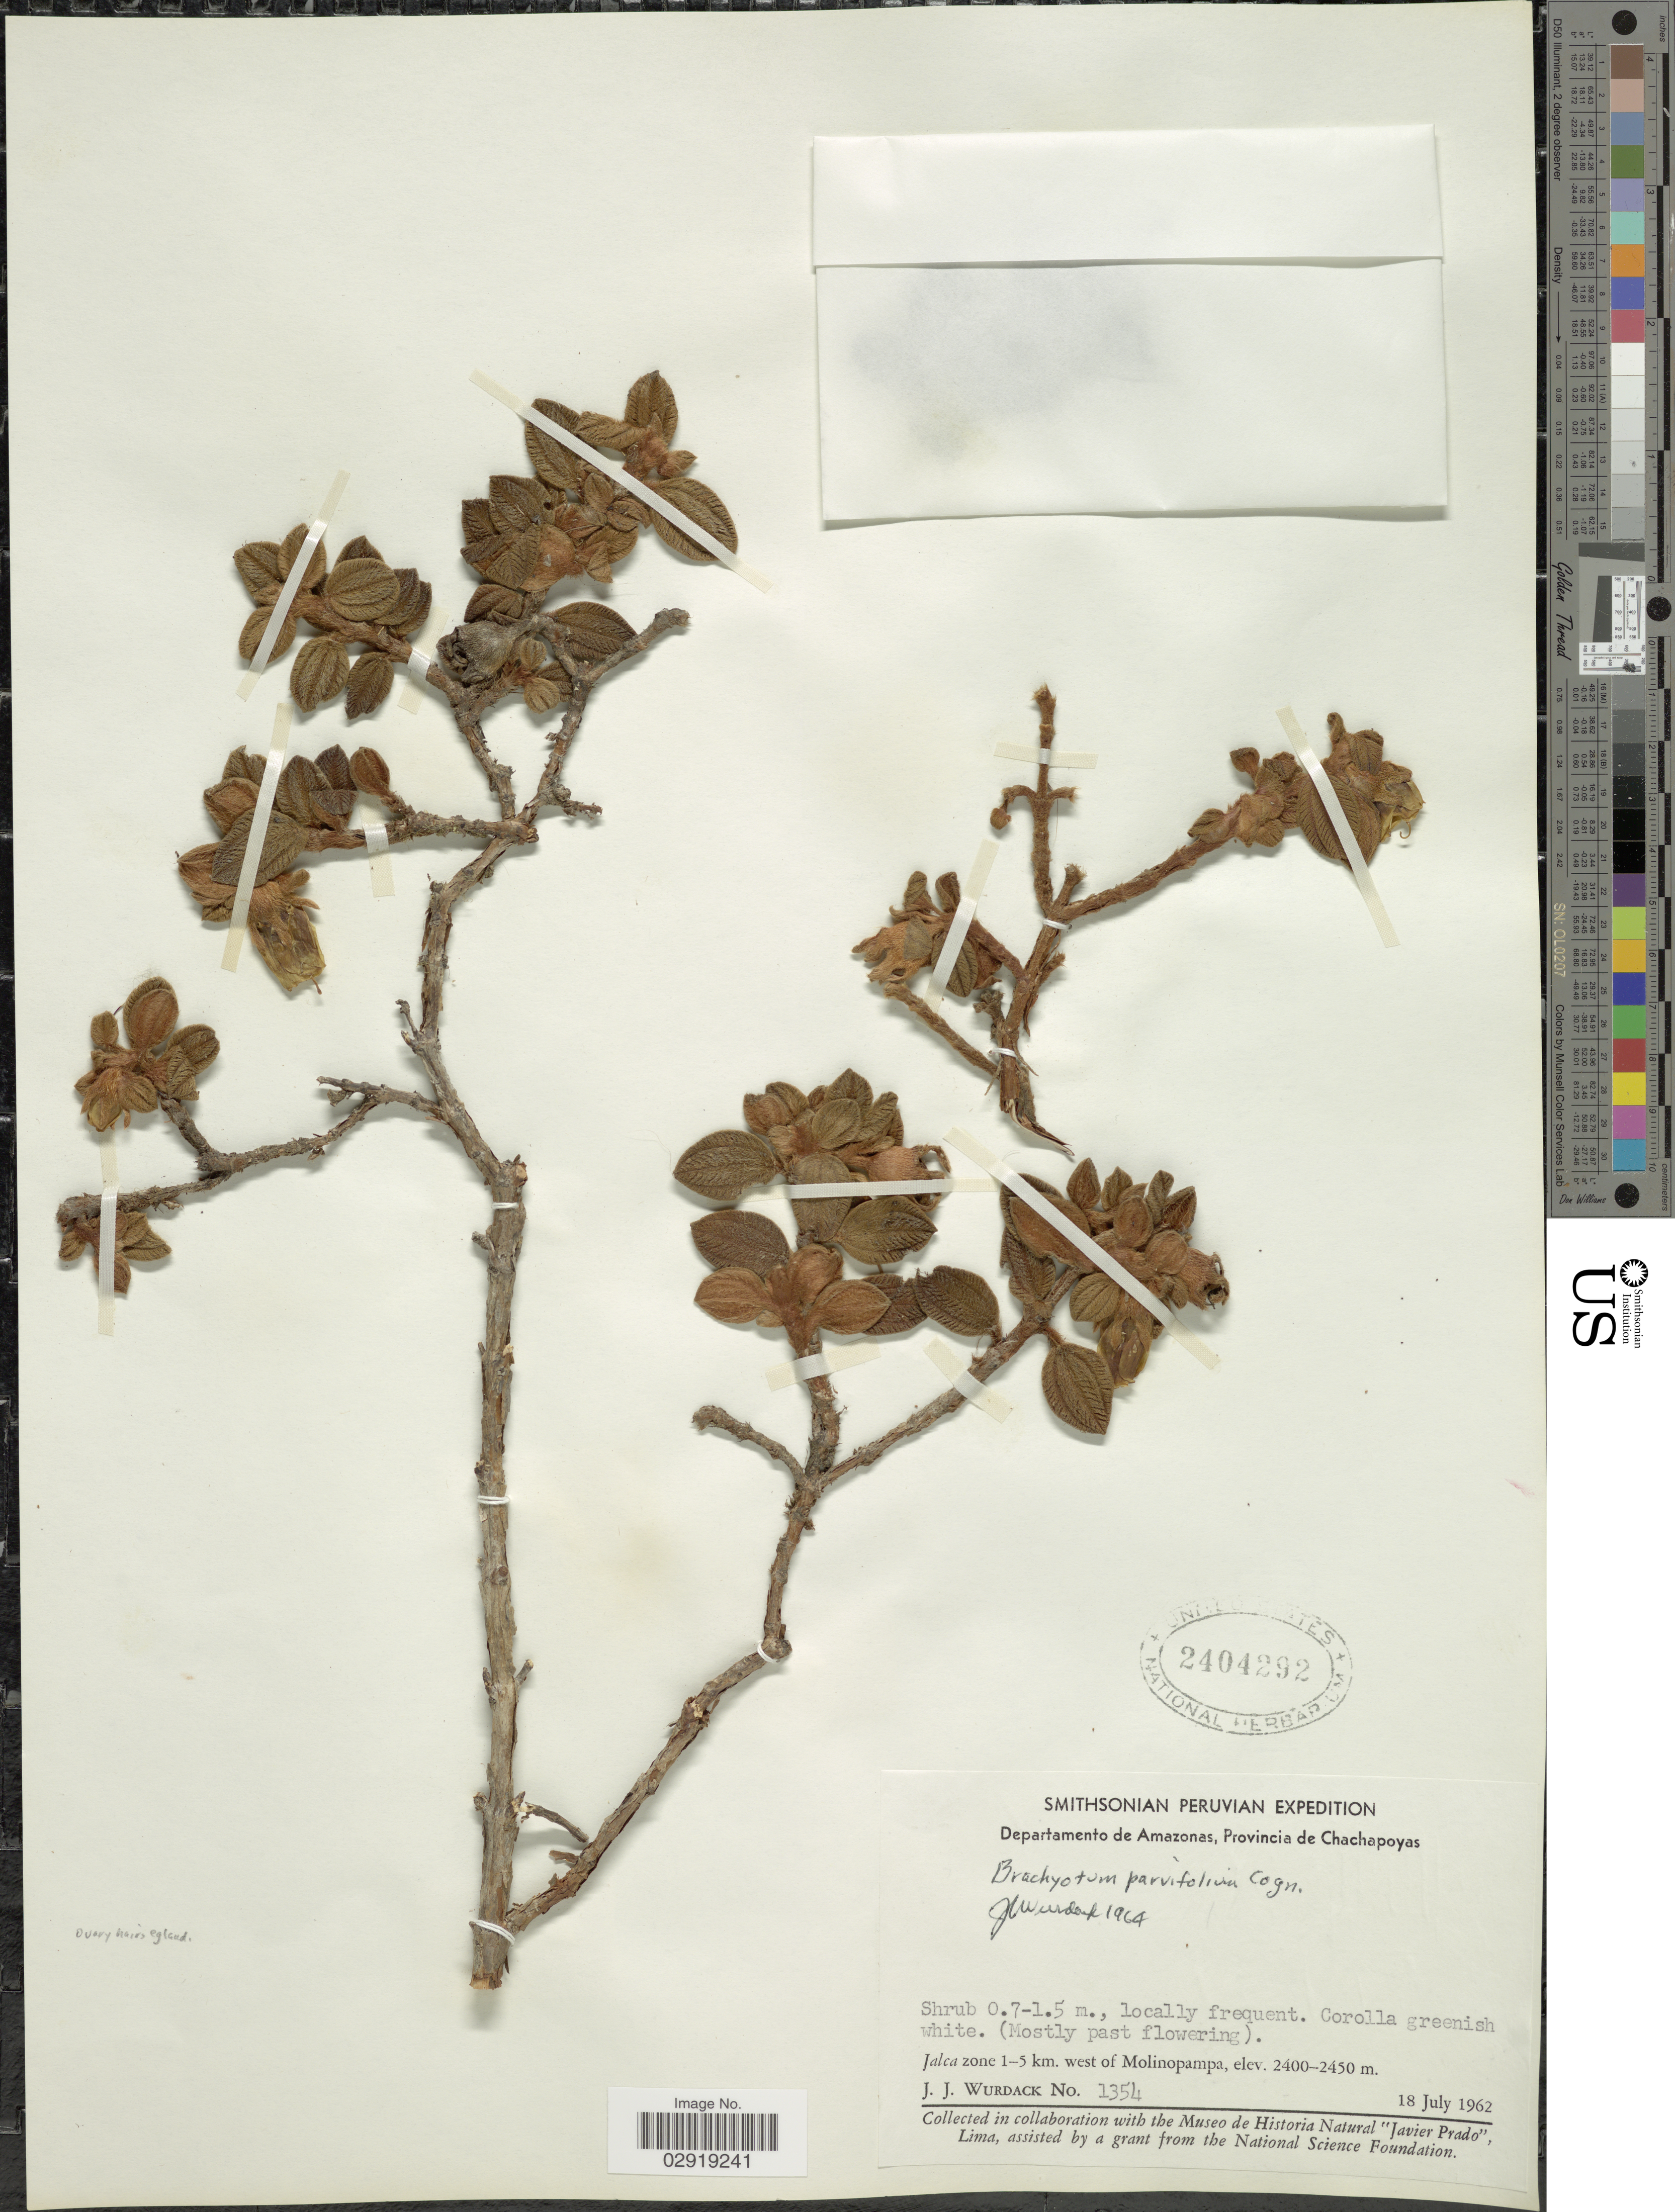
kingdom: Plantae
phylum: Tracheophyta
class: Magnoliopsida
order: Myrtales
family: Melastomataceae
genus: Brachyotum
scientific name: Brachyotum parvifolium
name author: Cogn.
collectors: J. J. Wurdack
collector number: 1354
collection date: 1962-07-18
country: Peru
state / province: Amazonas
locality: Departamento de Amazonas, Provincia de Chachapoyas. Jalca zone 1-5 km. west of Molinopampa.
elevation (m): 2400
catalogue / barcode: US 2404292